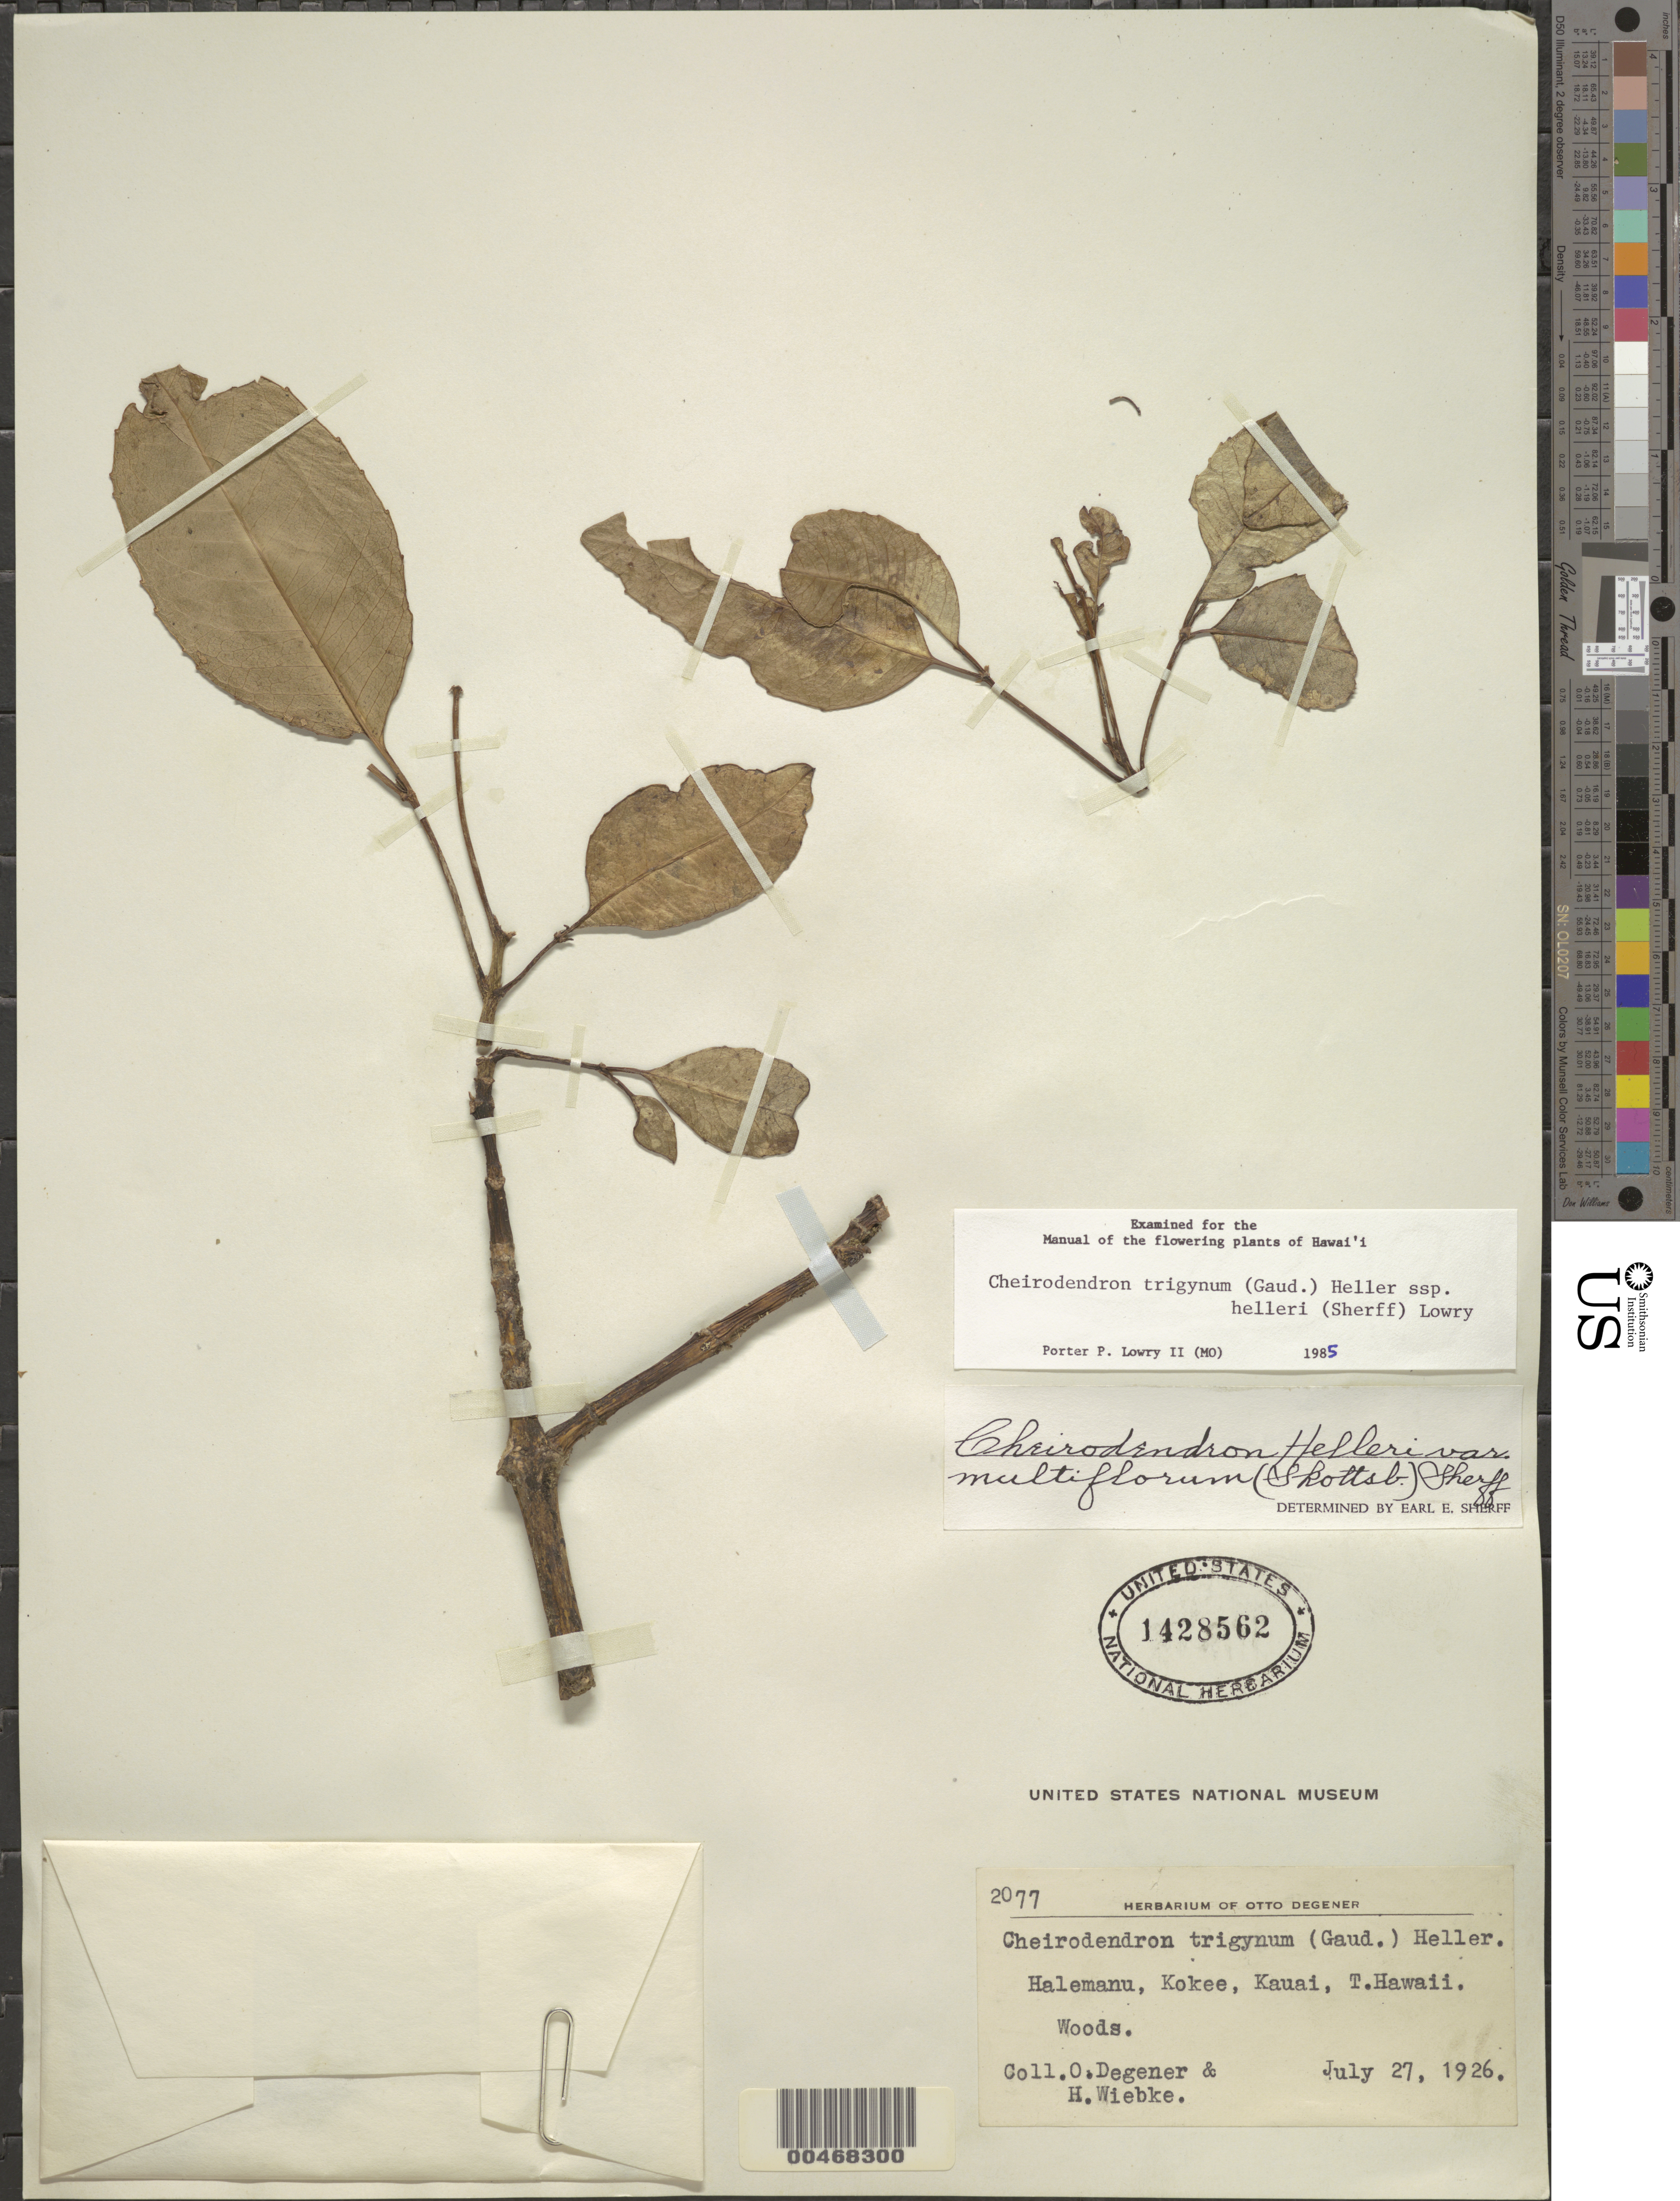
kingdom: Plantae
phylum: Tracheophyta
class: Magnoliopsida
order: Apiales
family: Araliaceae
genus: Cheirodendron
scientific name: Cheirodendron trigynum subsp. helleri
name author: (Gaudich.) A. Heller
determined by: Lowry, P. P., (MO), Missouri Botanical Garden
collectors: O. Degener & H. Wiebke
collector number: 2077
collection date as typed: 27 Jul 1926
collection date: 1926-07-27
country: United States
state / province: Hawaii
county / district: Kauai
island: Kaua'i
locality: Halemanu, Kokee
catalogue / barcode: US 1428562